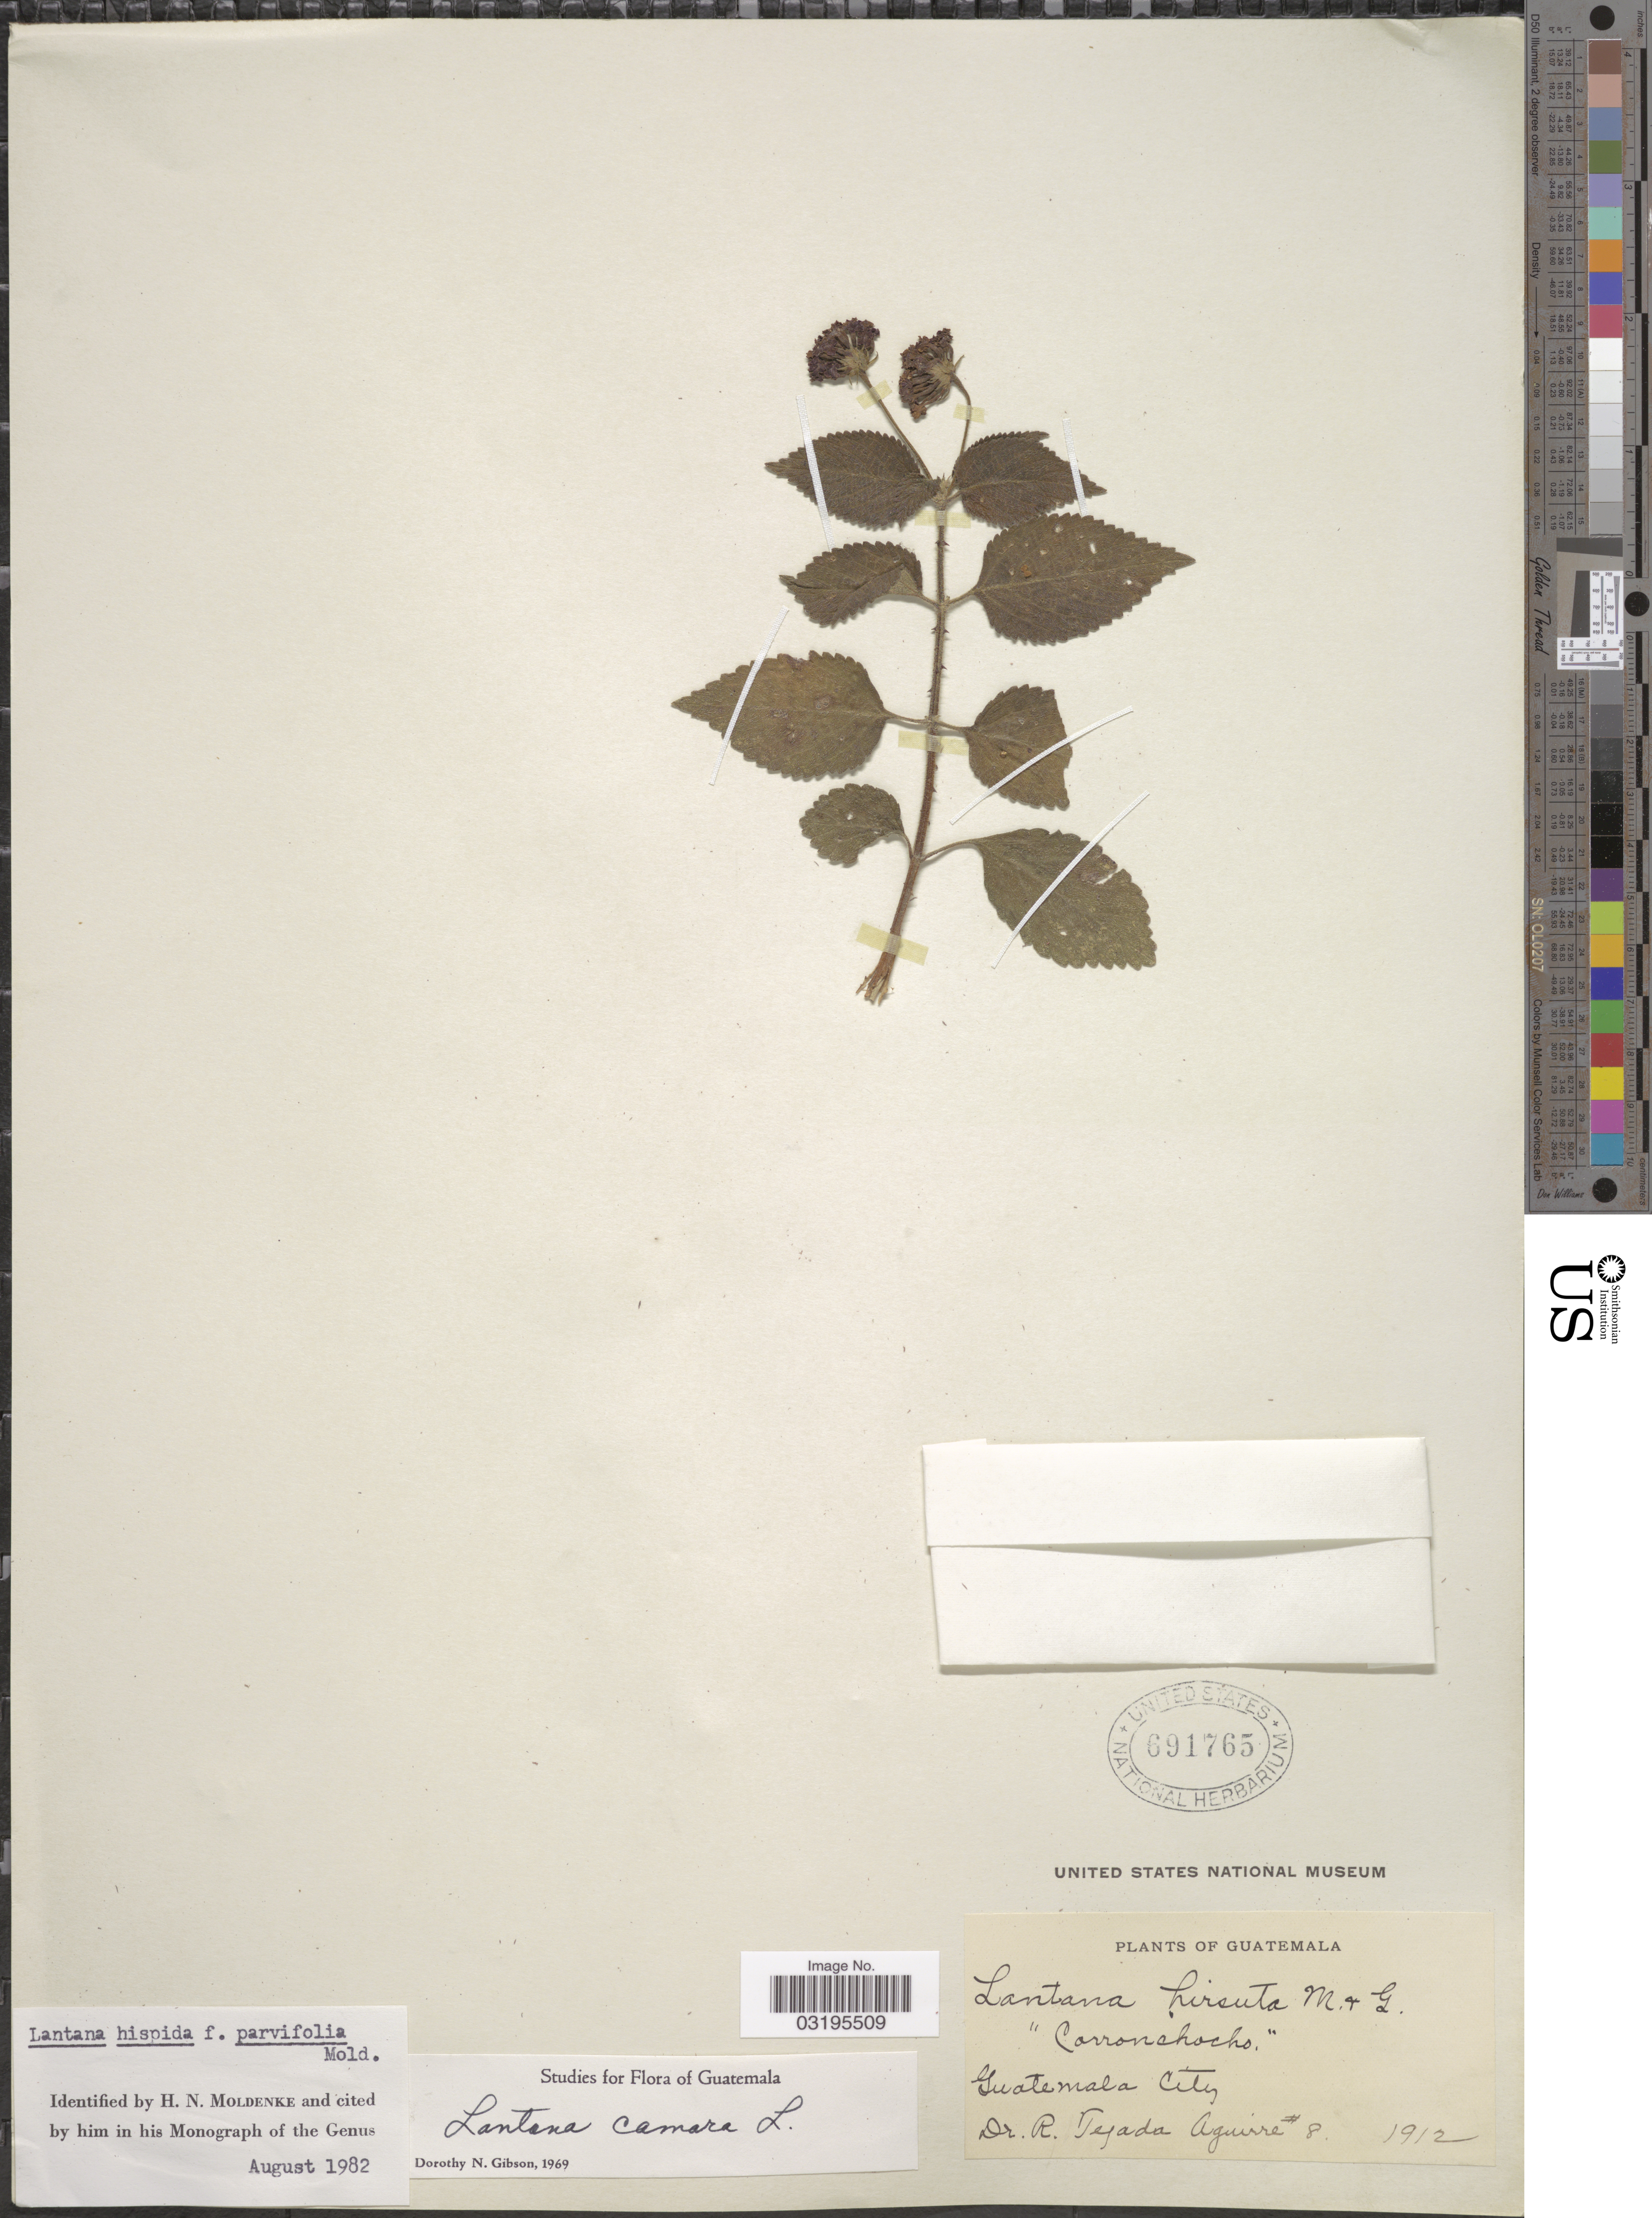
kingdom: Plantae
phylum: Tracheophyta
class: Magnoliopsida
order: Lamiales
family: Verbenaceae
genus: Lantana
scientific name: Lantana hispida f. parvifolia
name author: Kunth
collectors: R. Aguirre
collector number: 8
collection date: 1912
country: Guatemala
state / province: Guatemala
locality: Guatemala City.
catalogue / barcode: US 691765